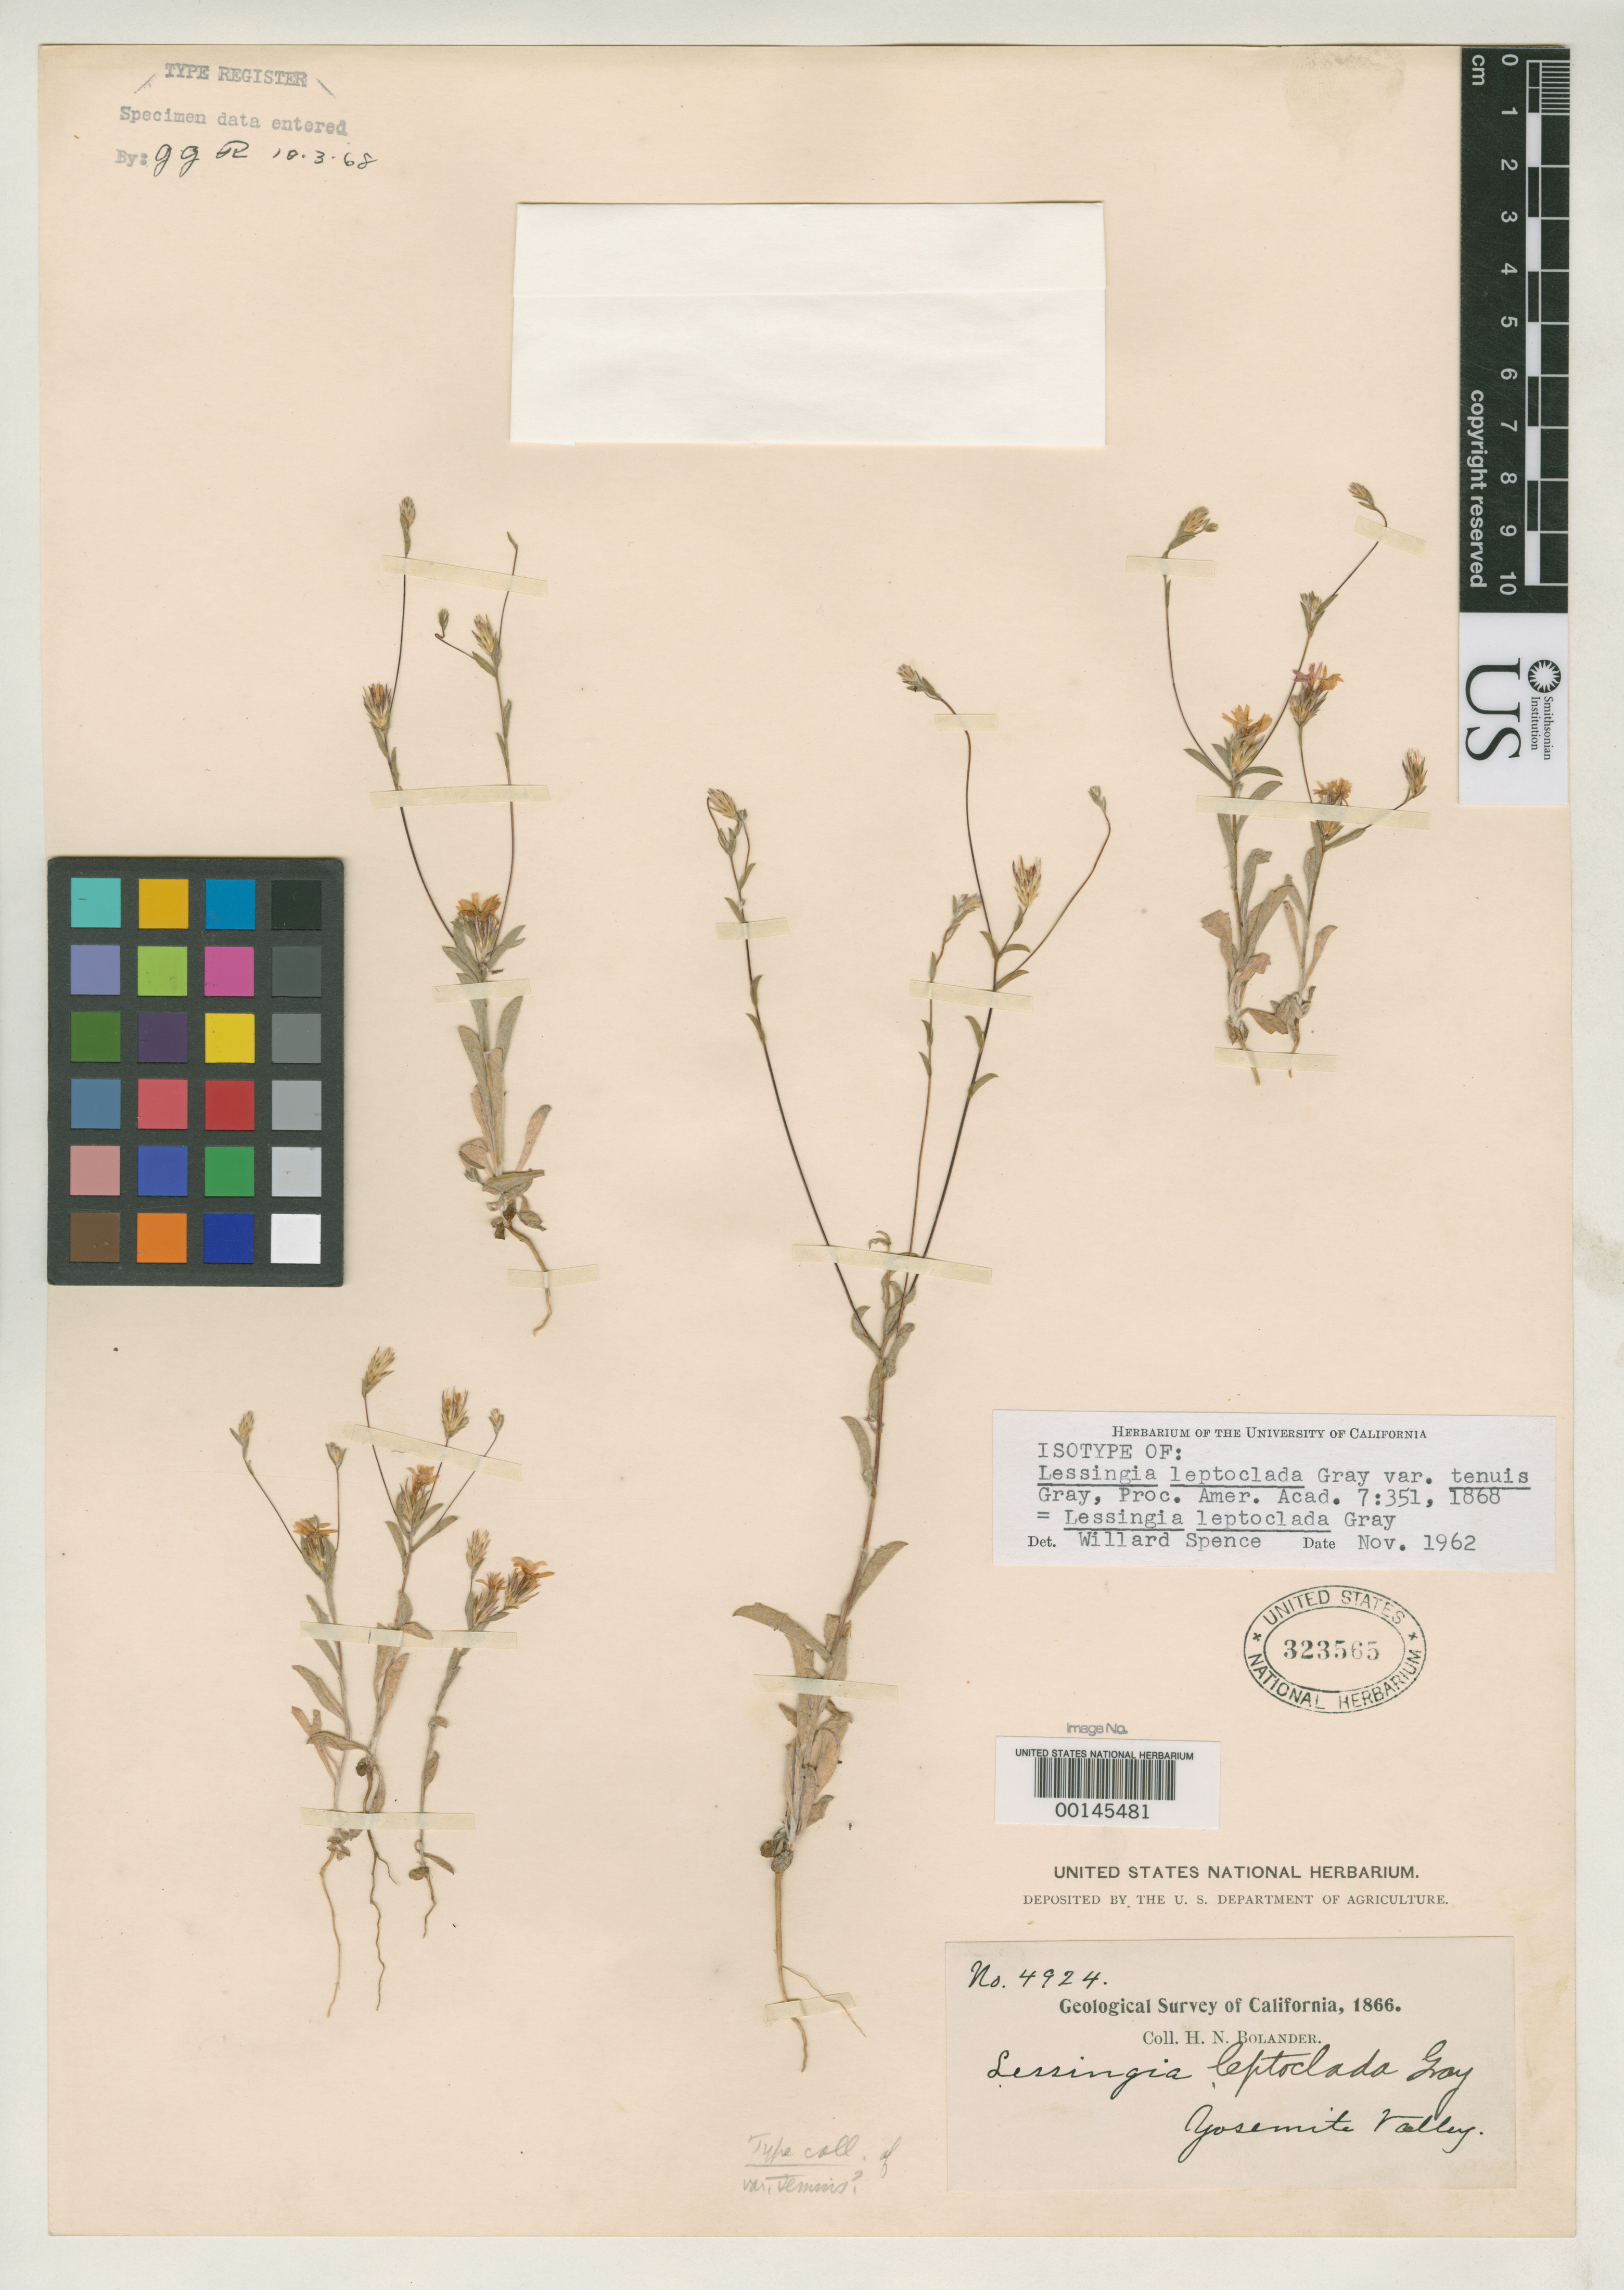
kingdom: Plantae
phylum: Tracheophyta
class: Magnoliopsida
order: Asterales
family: Asteraceae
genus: Lessingia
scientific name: Lessingia leptoclada var. tenuis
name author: A. Gray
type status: Isotype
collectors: H. Bolander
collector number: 4924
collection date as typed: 1866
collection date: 1866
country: United States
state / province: California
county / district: Mariposa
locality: Yosemite Valley.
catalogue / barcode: US 323565